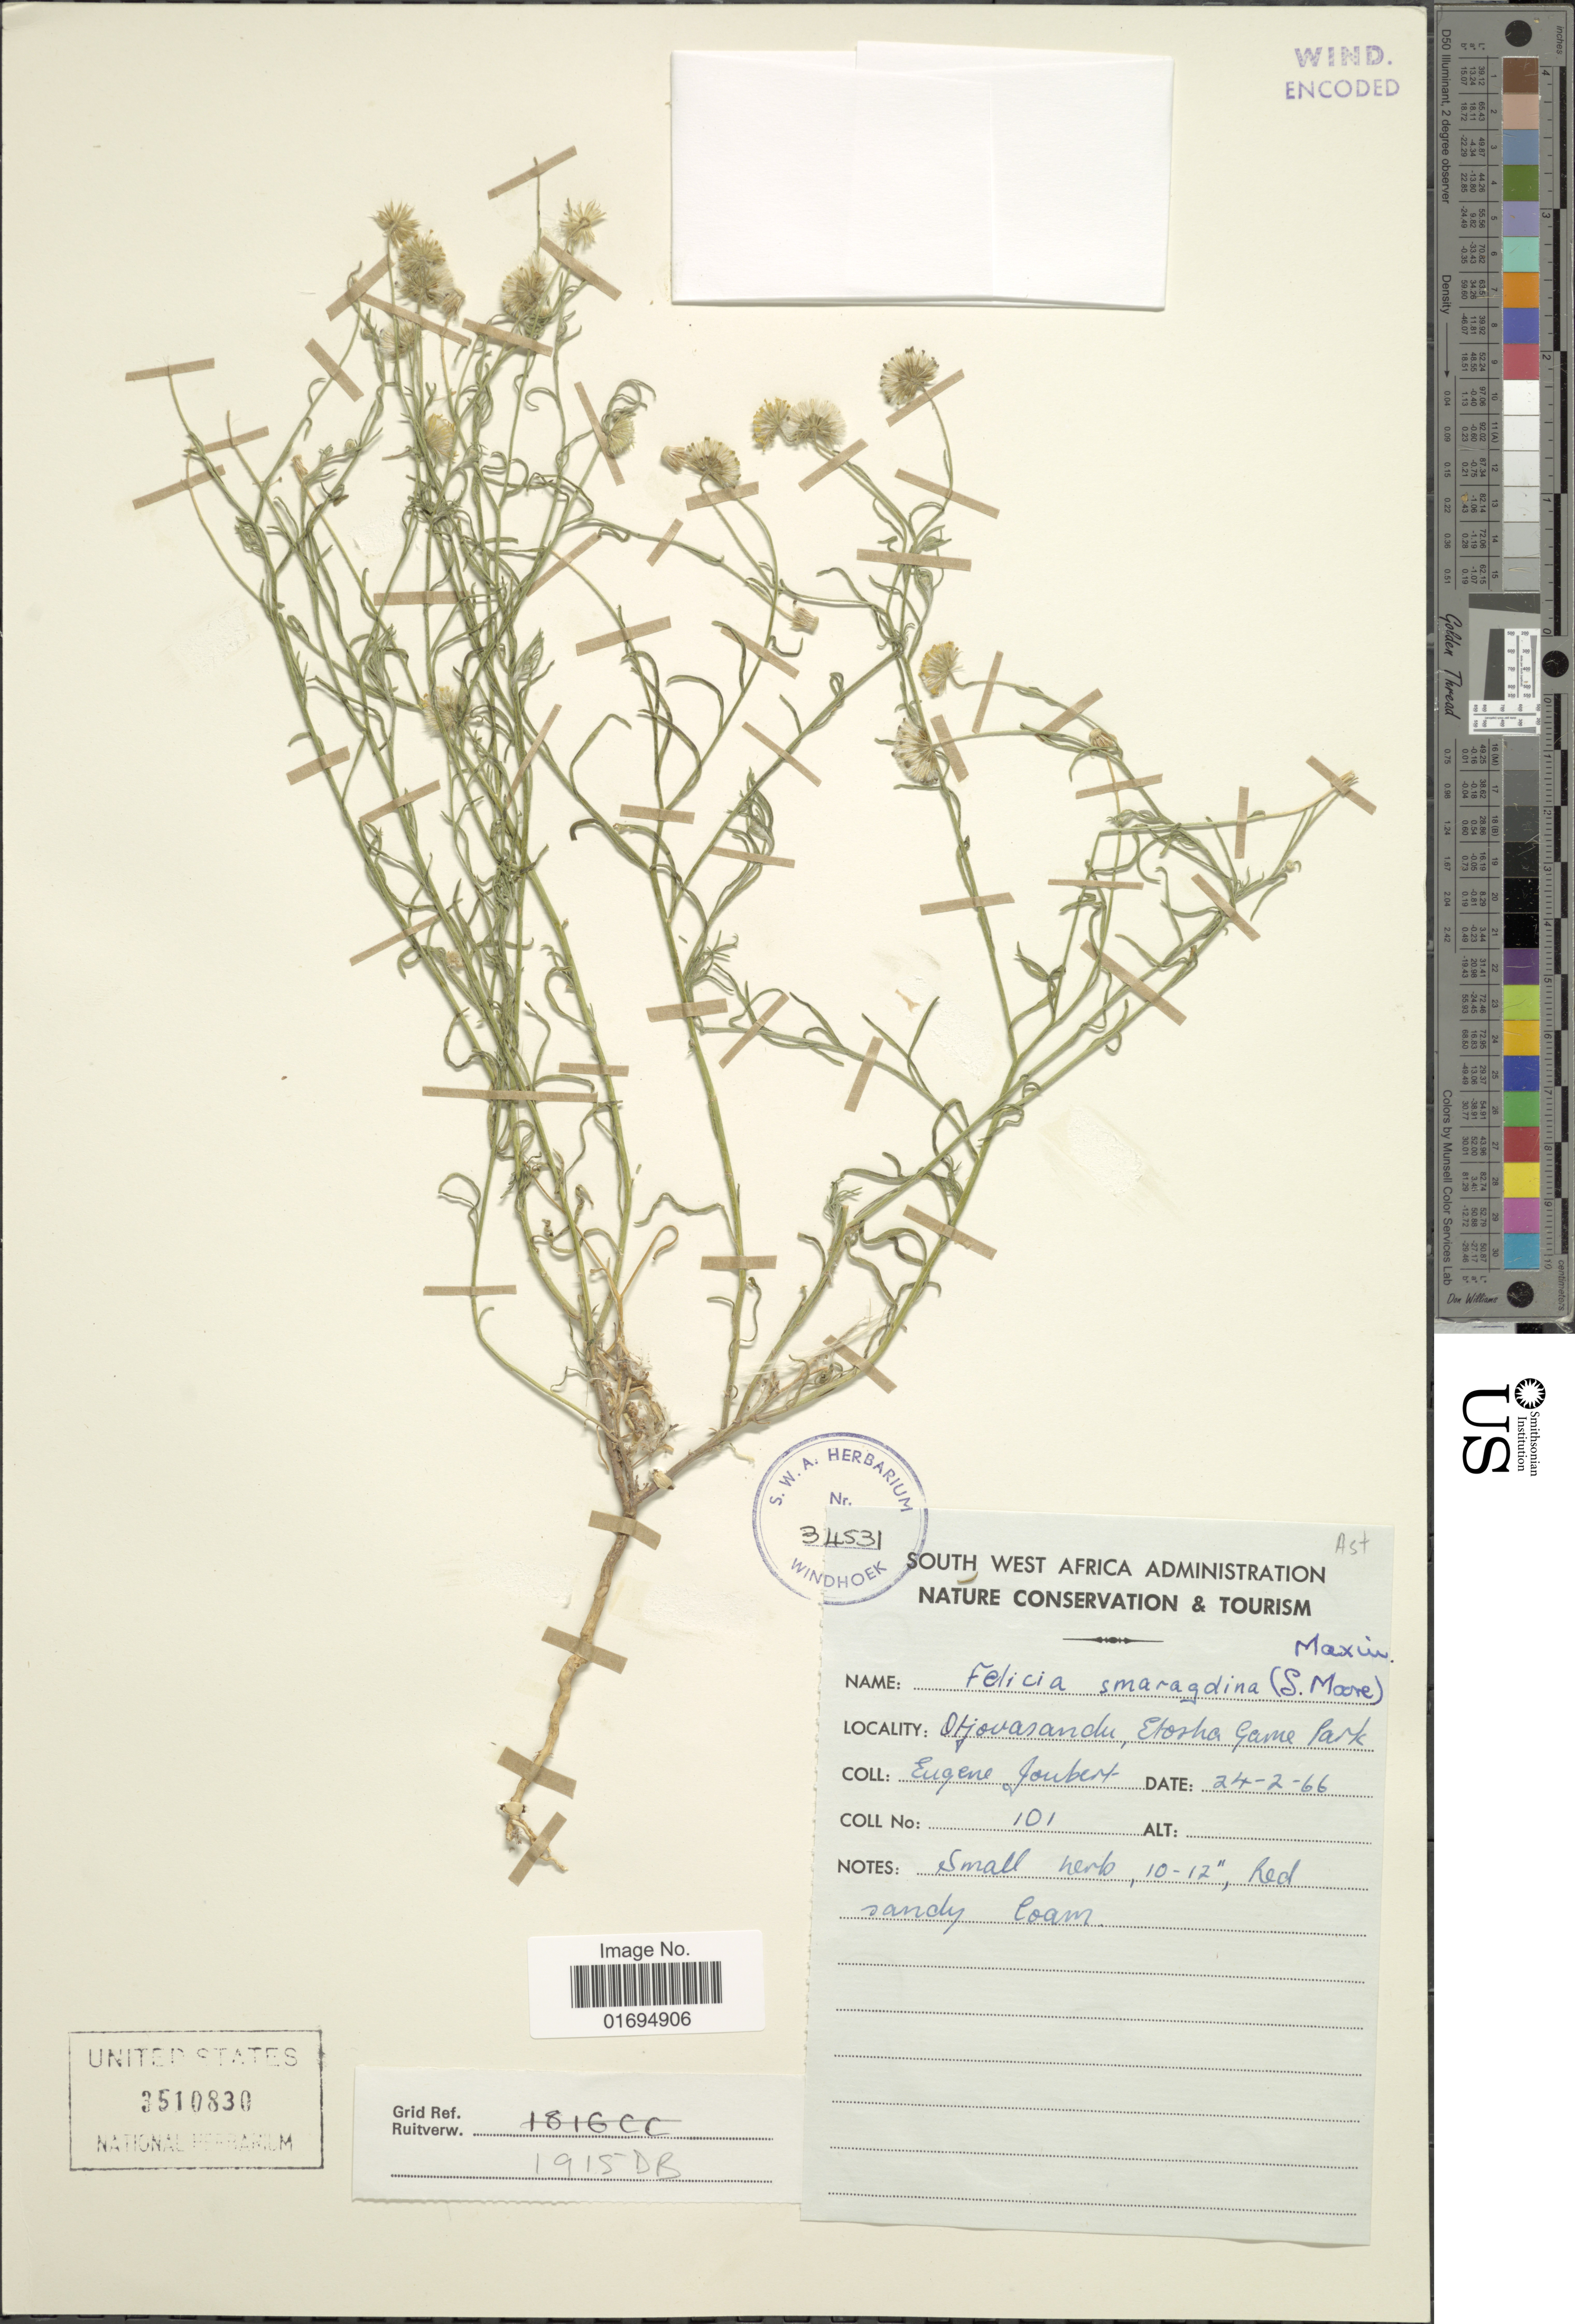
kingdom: Plantae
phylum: Tracheophyta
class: Magnoliopsida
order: Asterales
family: Asteraceae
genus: Felicia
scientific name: Felicia smaragdina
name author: (S. Moore) Merxm.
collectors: E. Joubert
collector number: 101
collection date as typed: Transcribed d/m/y: 24/2/66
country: Namibia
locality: Otjovasandu, Etosha Game Park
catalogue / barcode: US 3510830